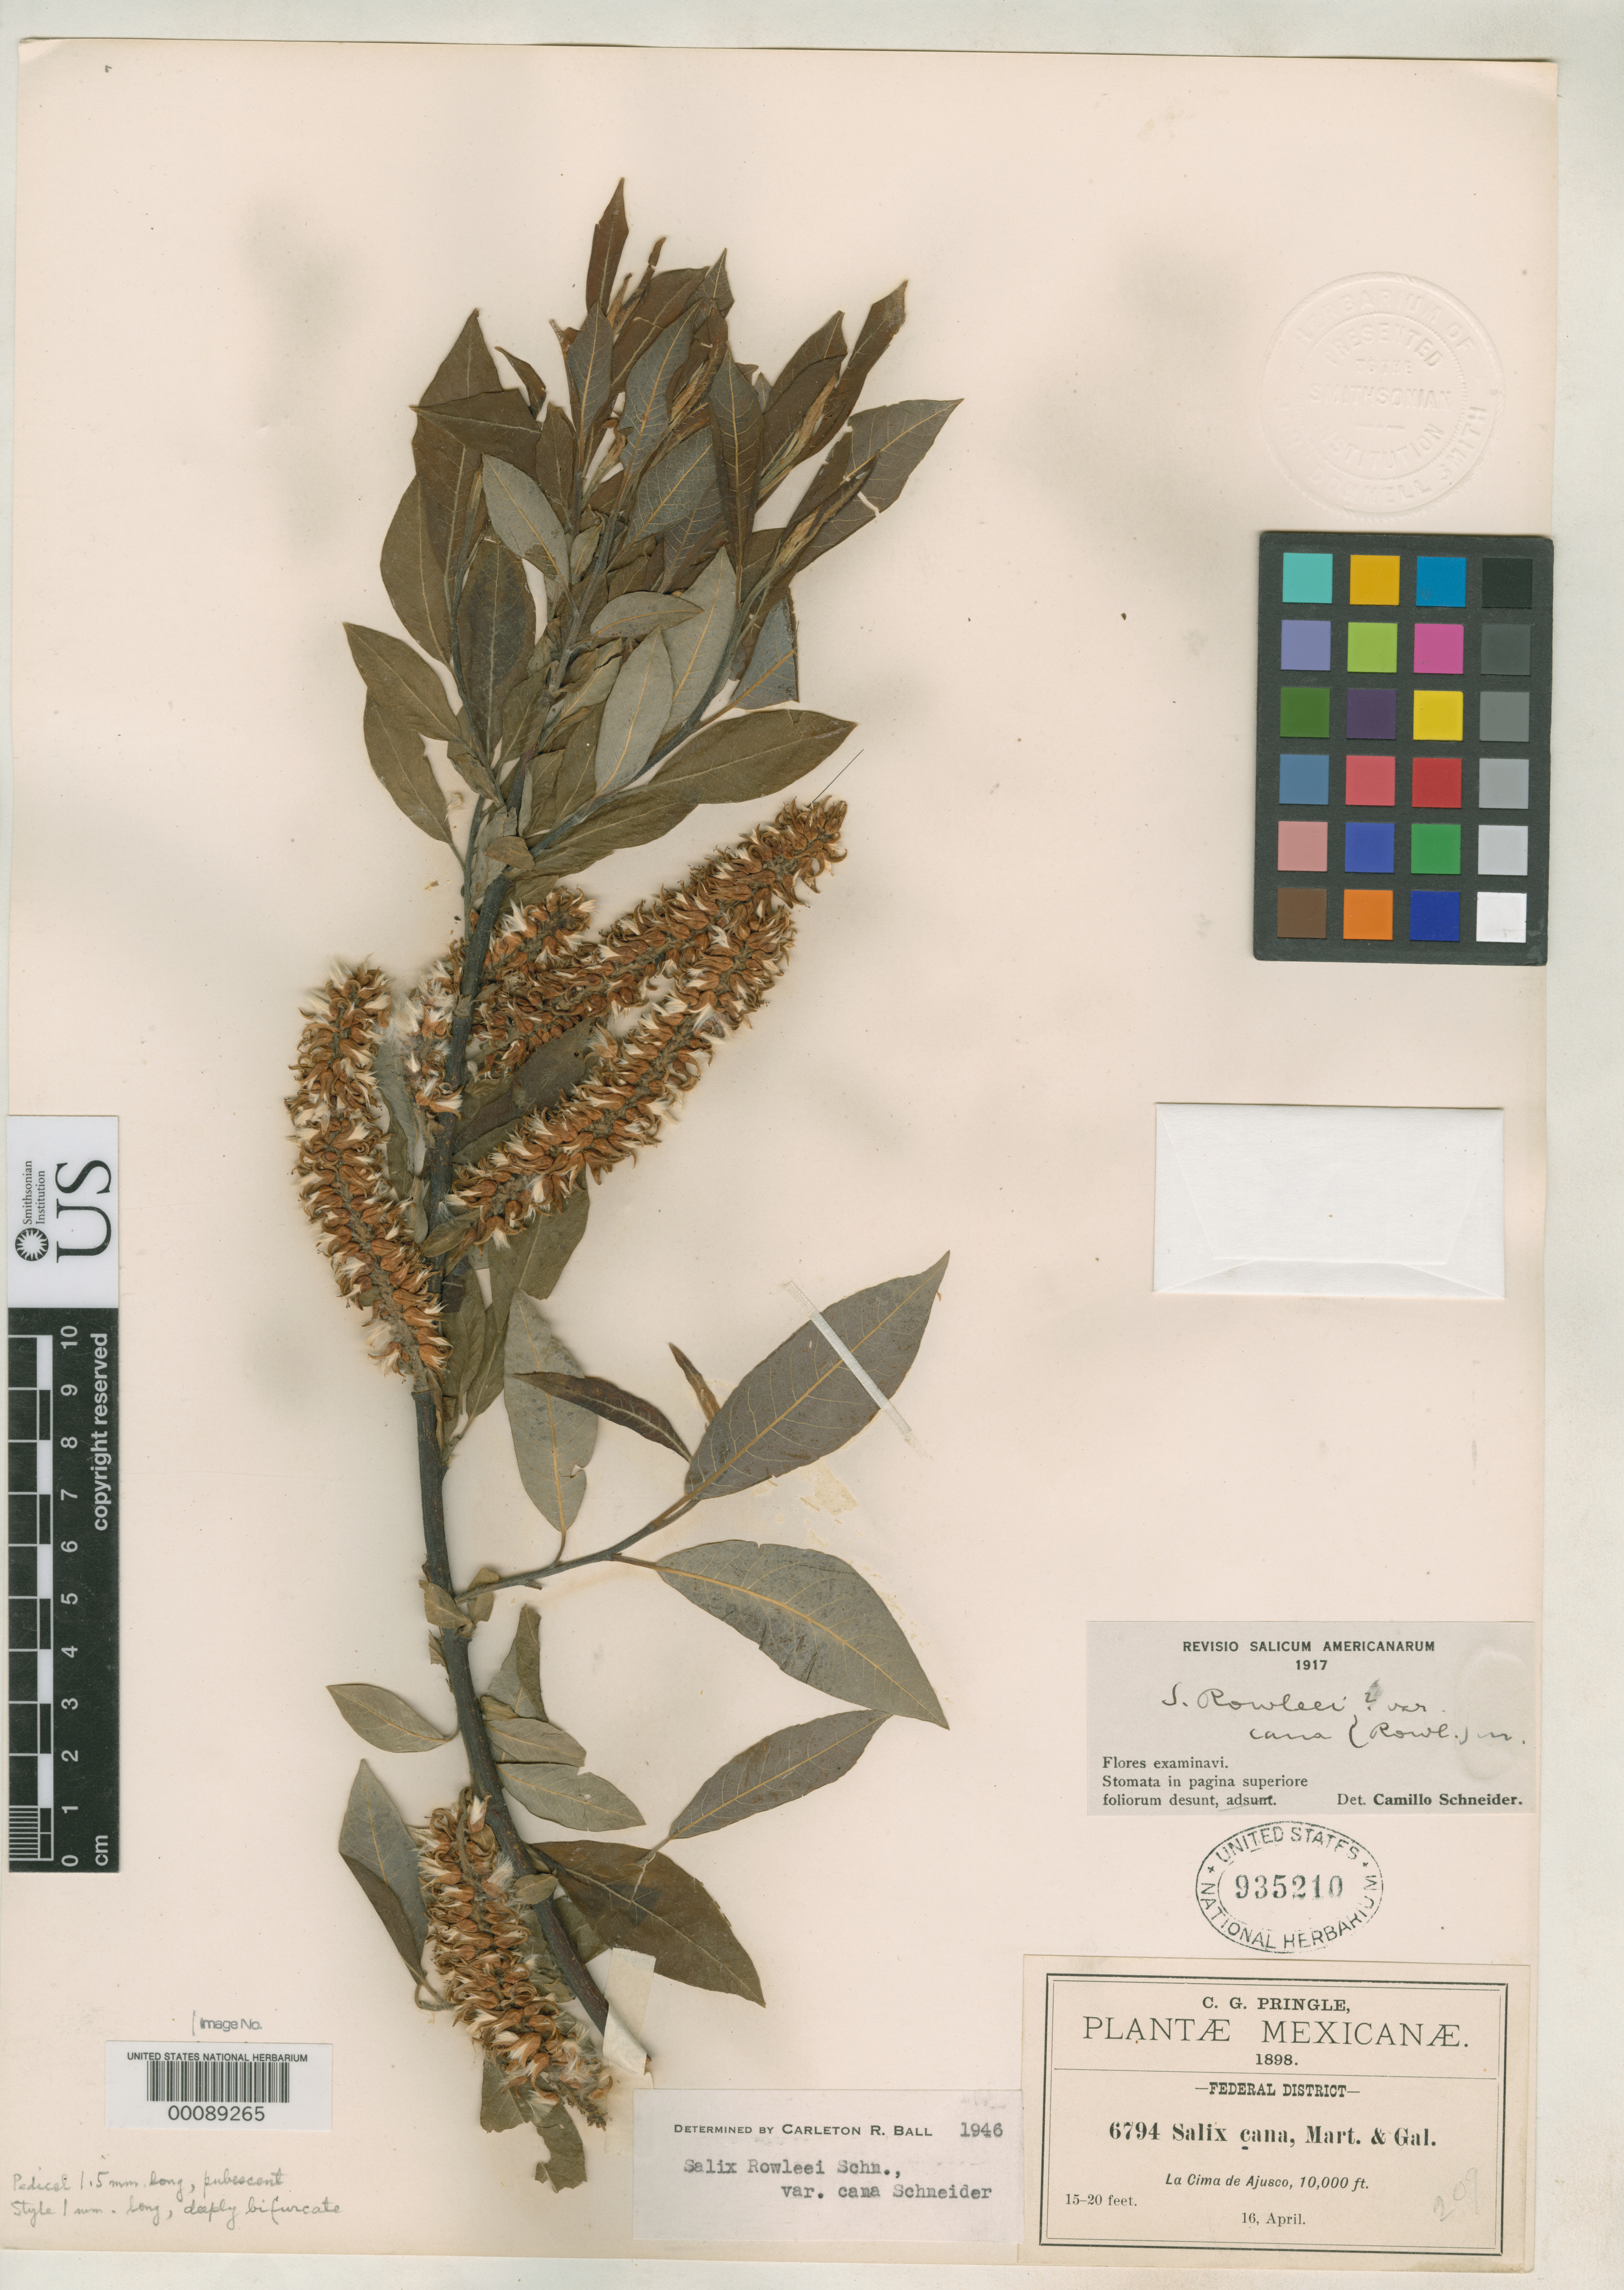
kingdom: Plantae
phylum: Tracheophyta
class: Magnoliopsida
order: Malpighiales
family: Salicaceae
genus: Salix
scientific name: Salix rowleei var. cana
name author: C.K. Schneid.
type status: Type Collection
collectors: C. G. Pringle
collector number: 6794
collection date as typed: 16 Apr 1898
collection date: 1898-04-16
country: Mexico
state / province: Distrito Federal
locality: La Cima de Ajusco.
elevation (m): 3048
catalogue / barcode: US 935210